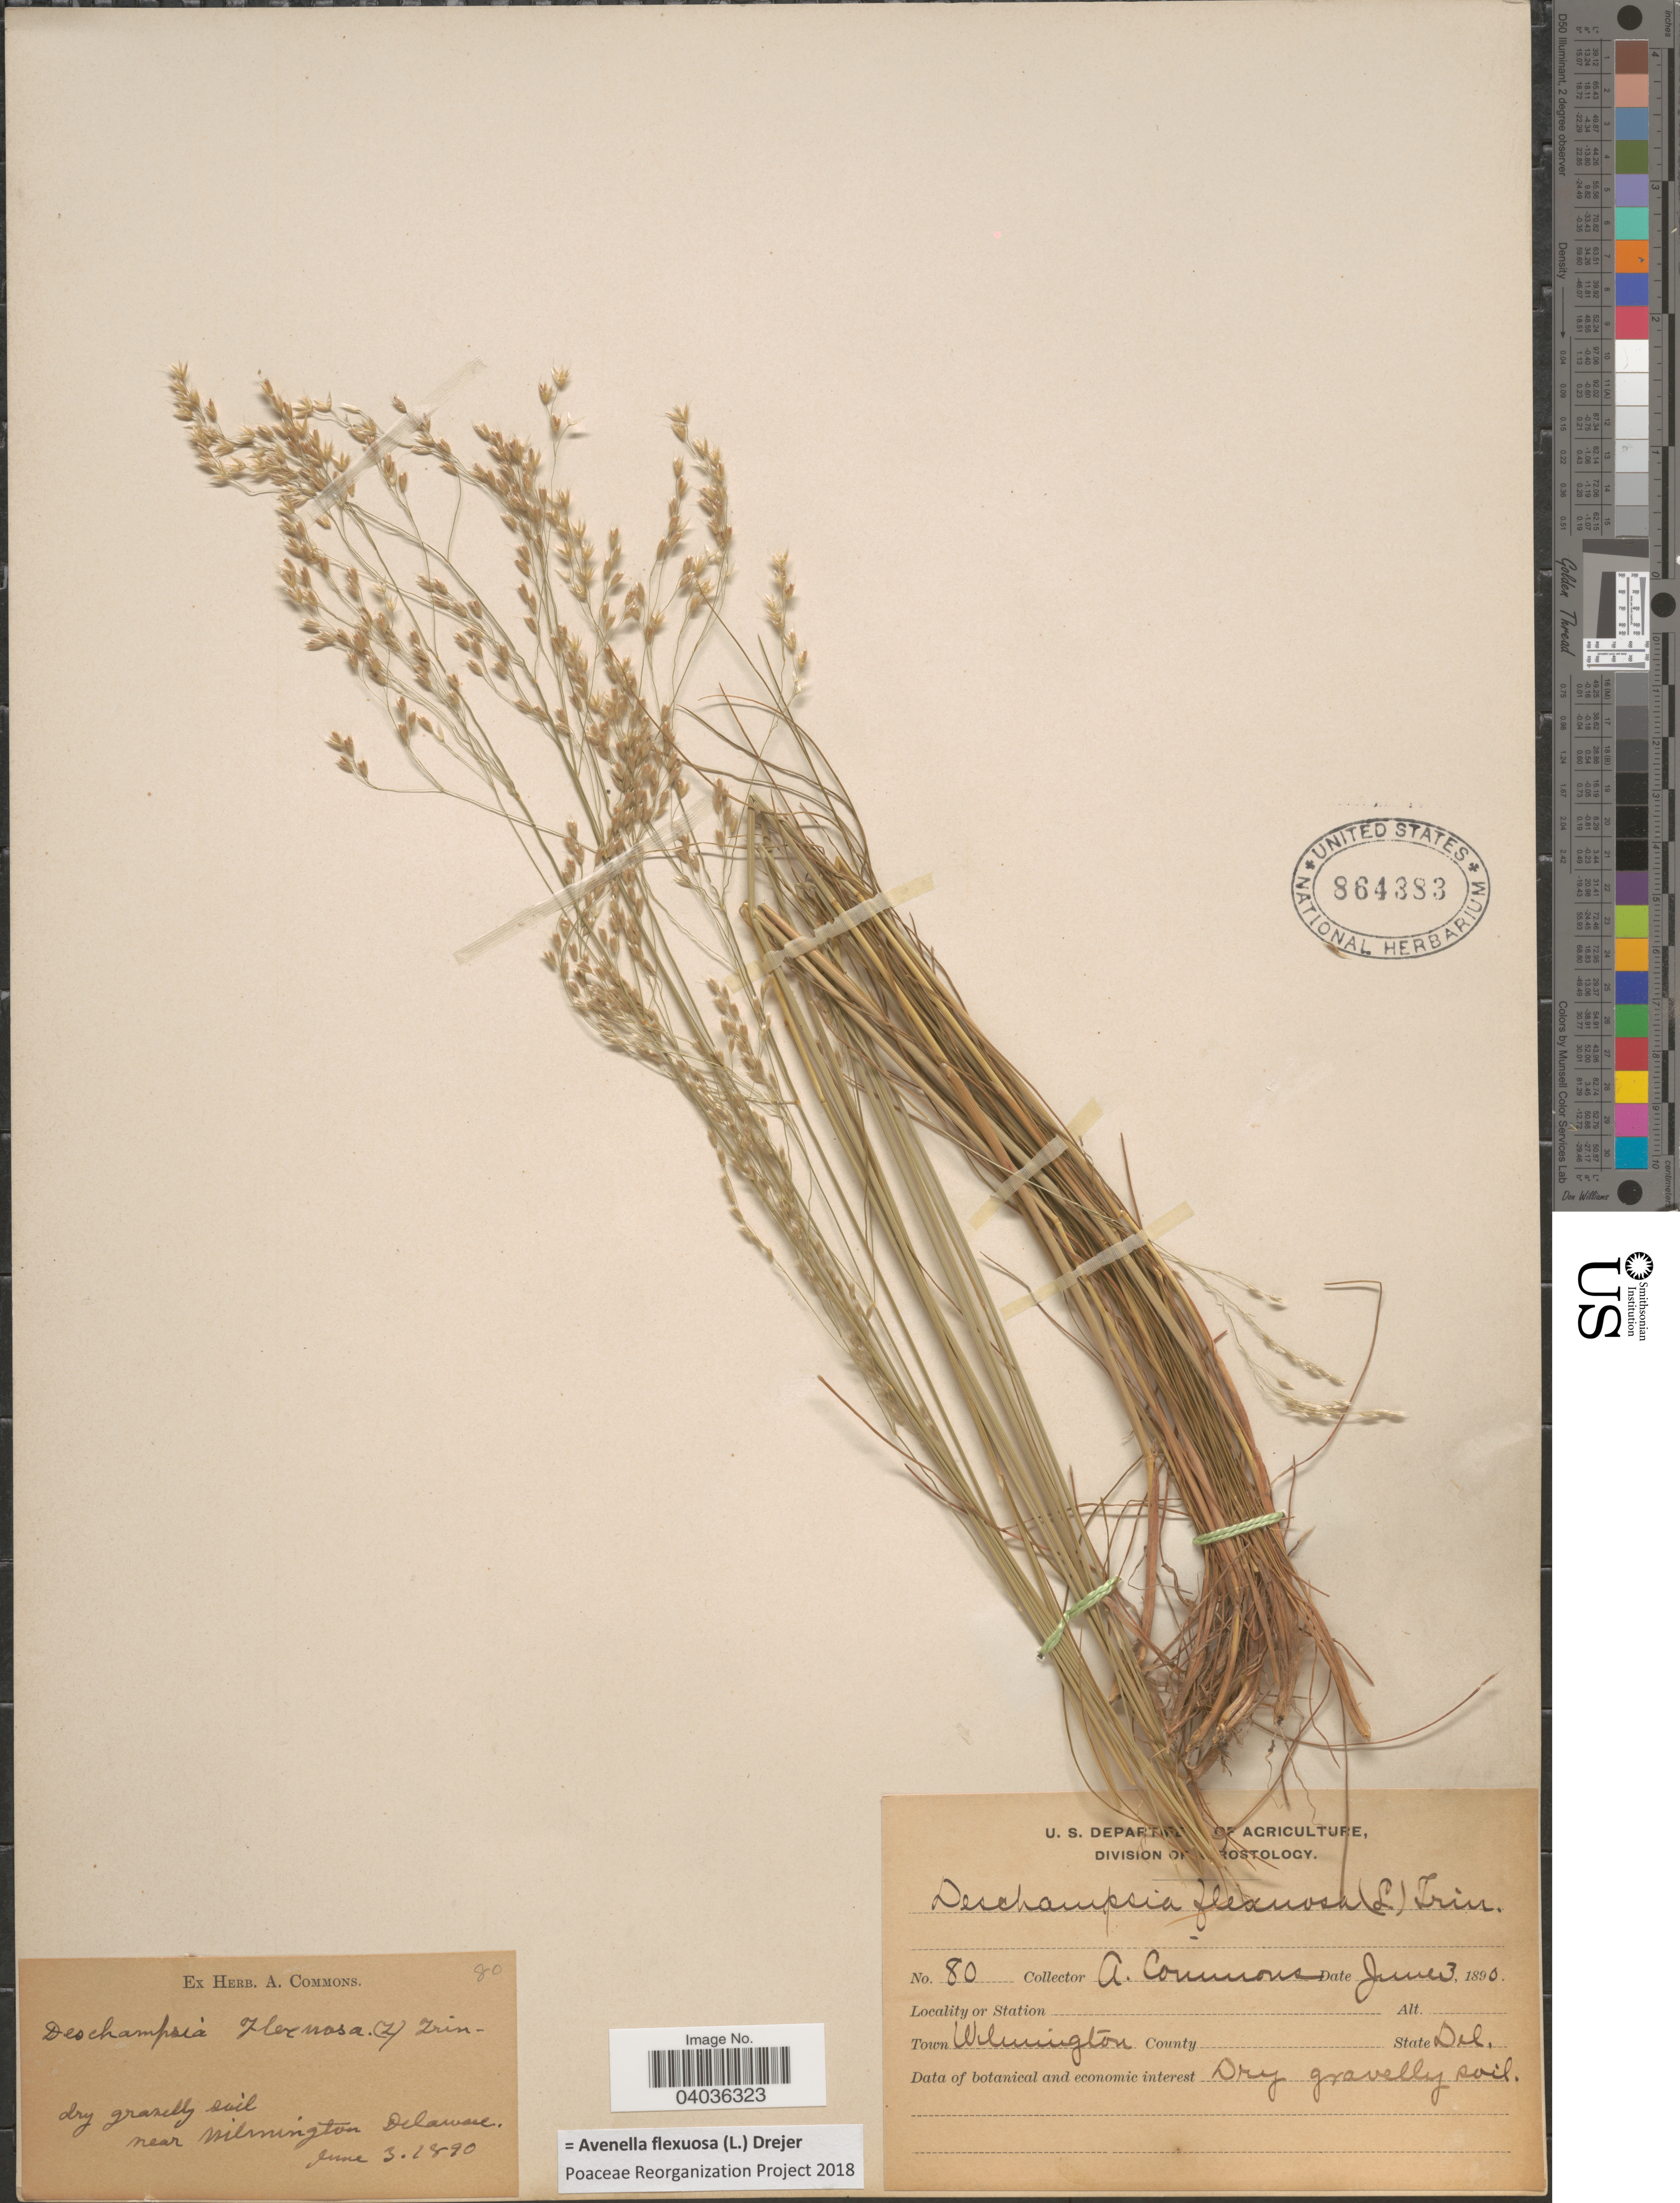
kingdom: Plantae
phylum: Tracheophyta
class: Liliopsida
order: Poales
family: Poaceae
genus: Avenella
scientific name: Avenella flexuosa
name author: (L.) Drejer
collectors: A. Commons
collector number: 80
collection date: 1890-06-03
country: United States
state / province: Delaware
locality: Near Town Wilminton.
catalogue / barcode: US 864383